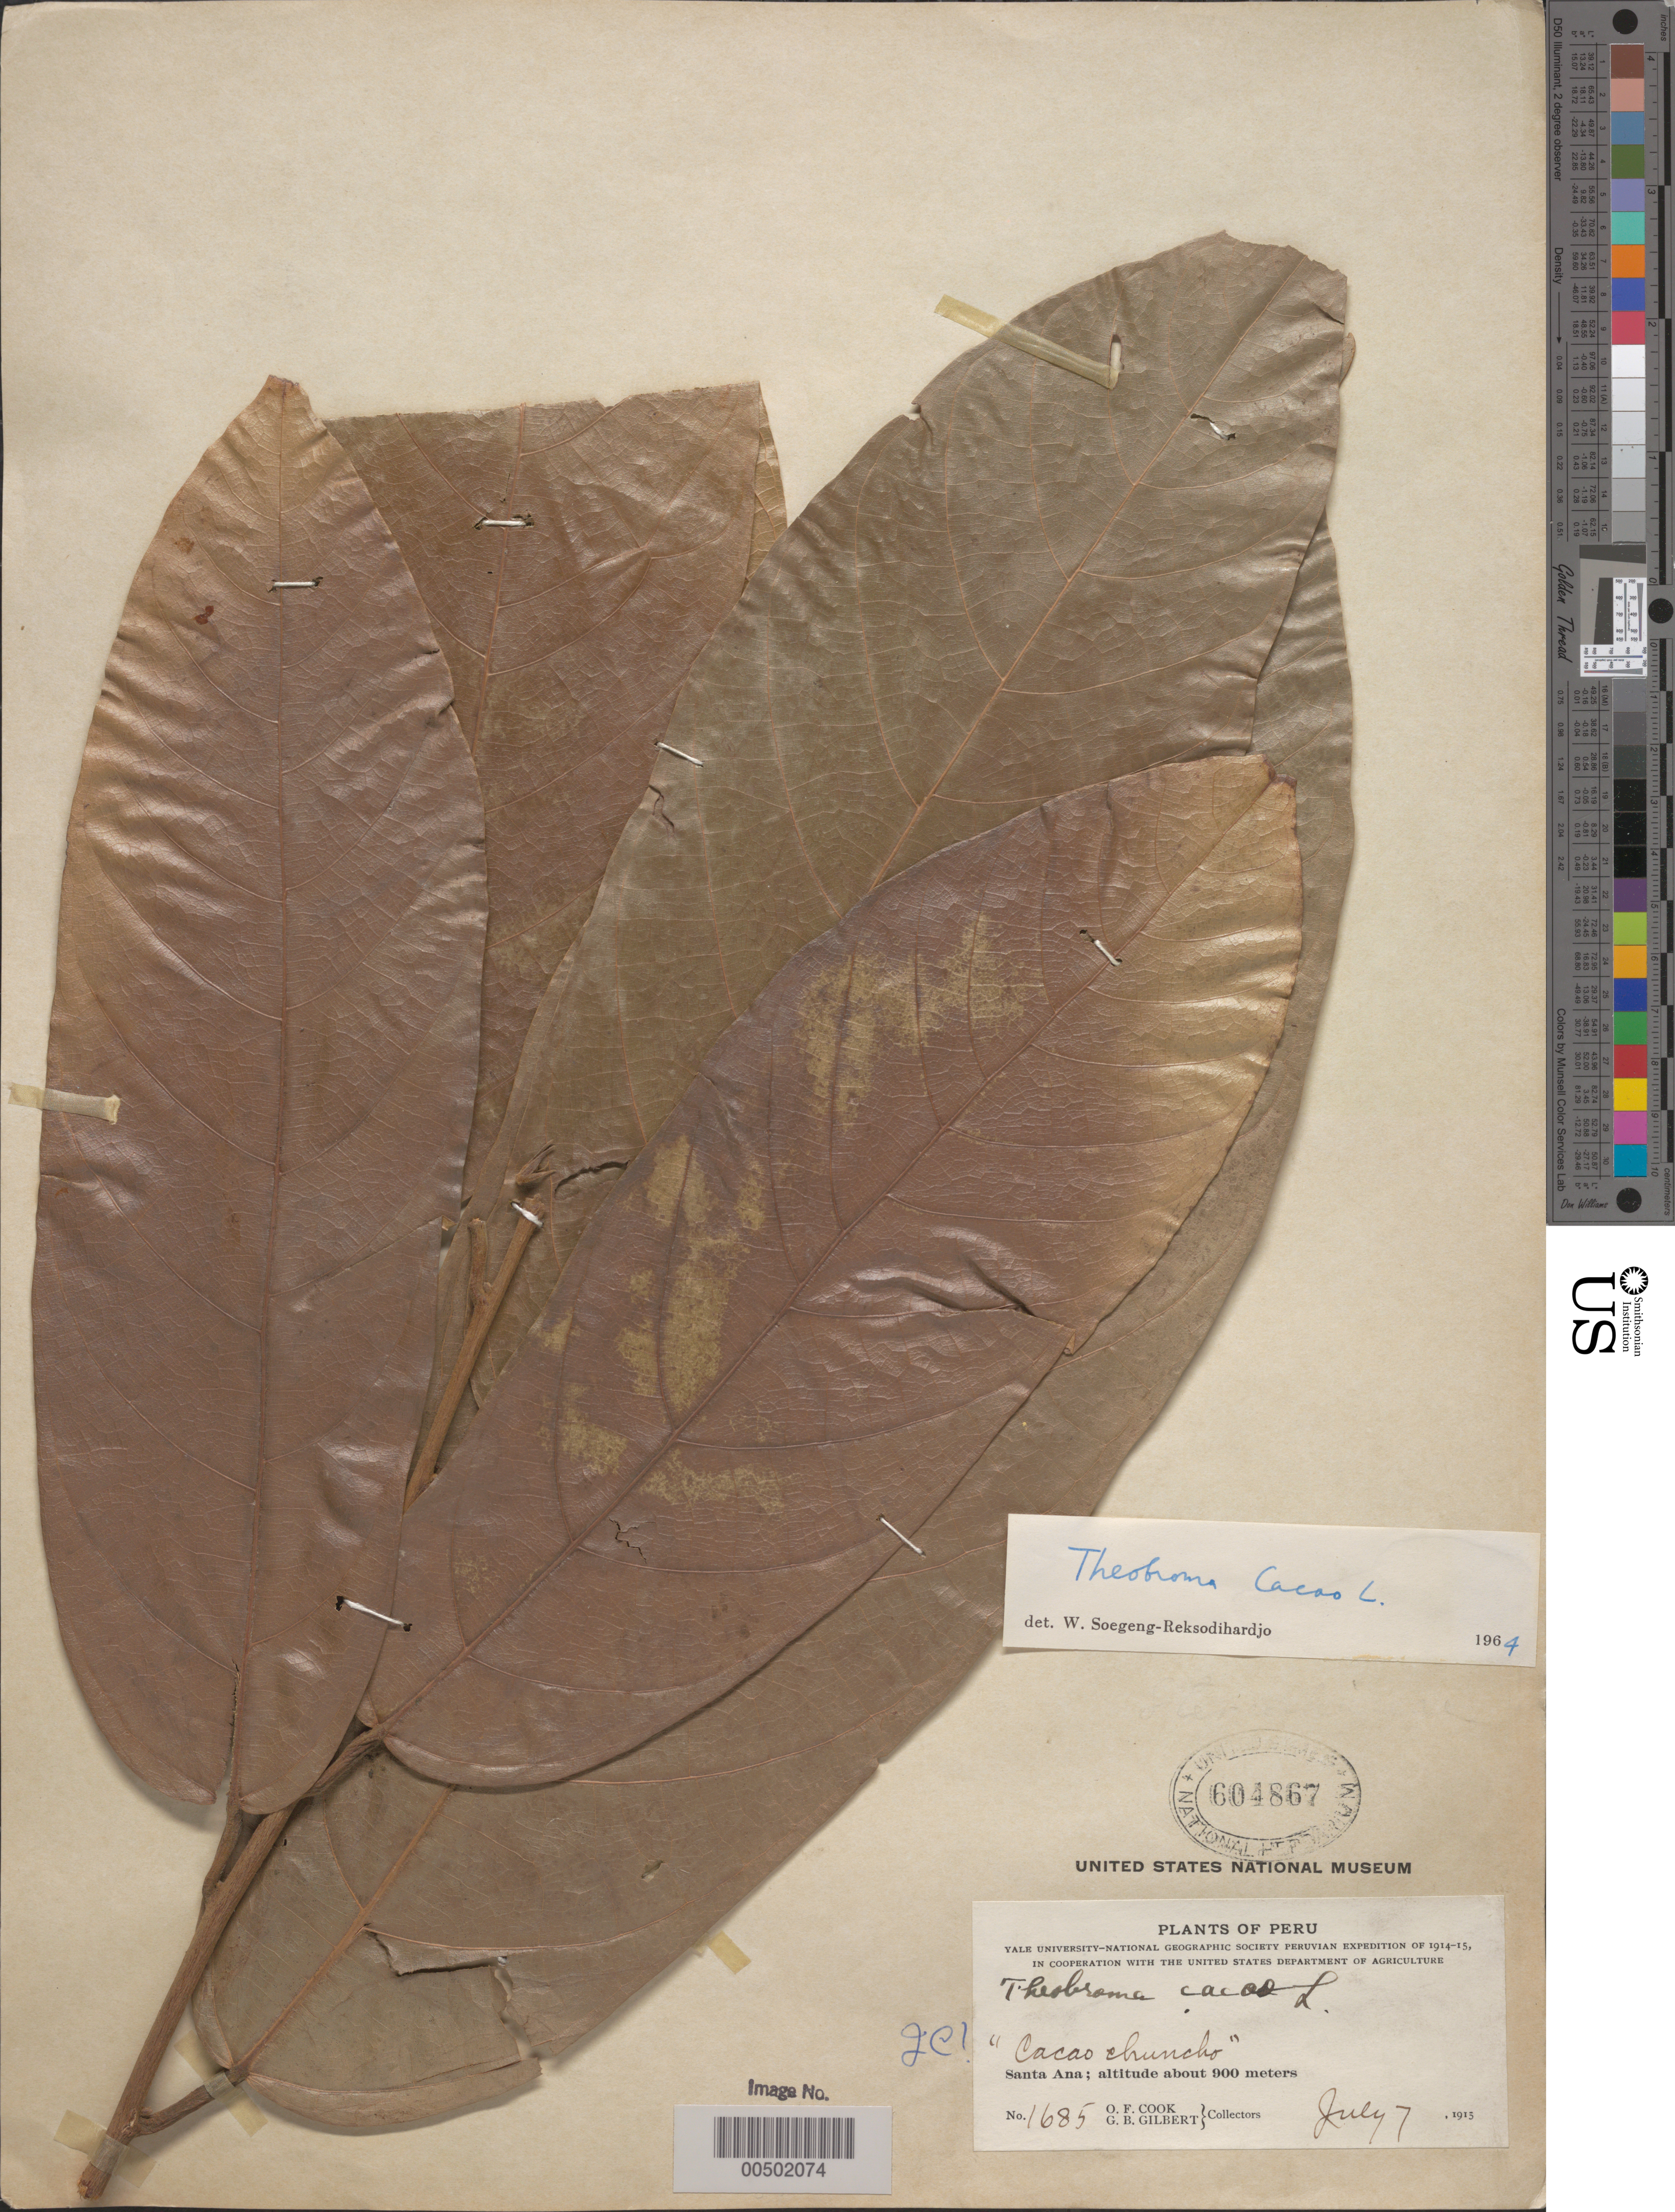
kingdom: Plantae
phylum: Tracheophyta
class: Magnoliopsida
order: Malvales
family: Malvaceae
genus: Theobroma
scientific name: Theobroma cacao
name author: L.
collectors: O. F. Cook & G. B. Gilbert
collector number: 1685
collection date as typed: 07 Jul 1915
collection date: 1915-07-07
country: Peru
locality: Santa Ana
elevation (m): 900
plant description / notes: Common name: cacao chuncho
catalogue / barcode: US 604867